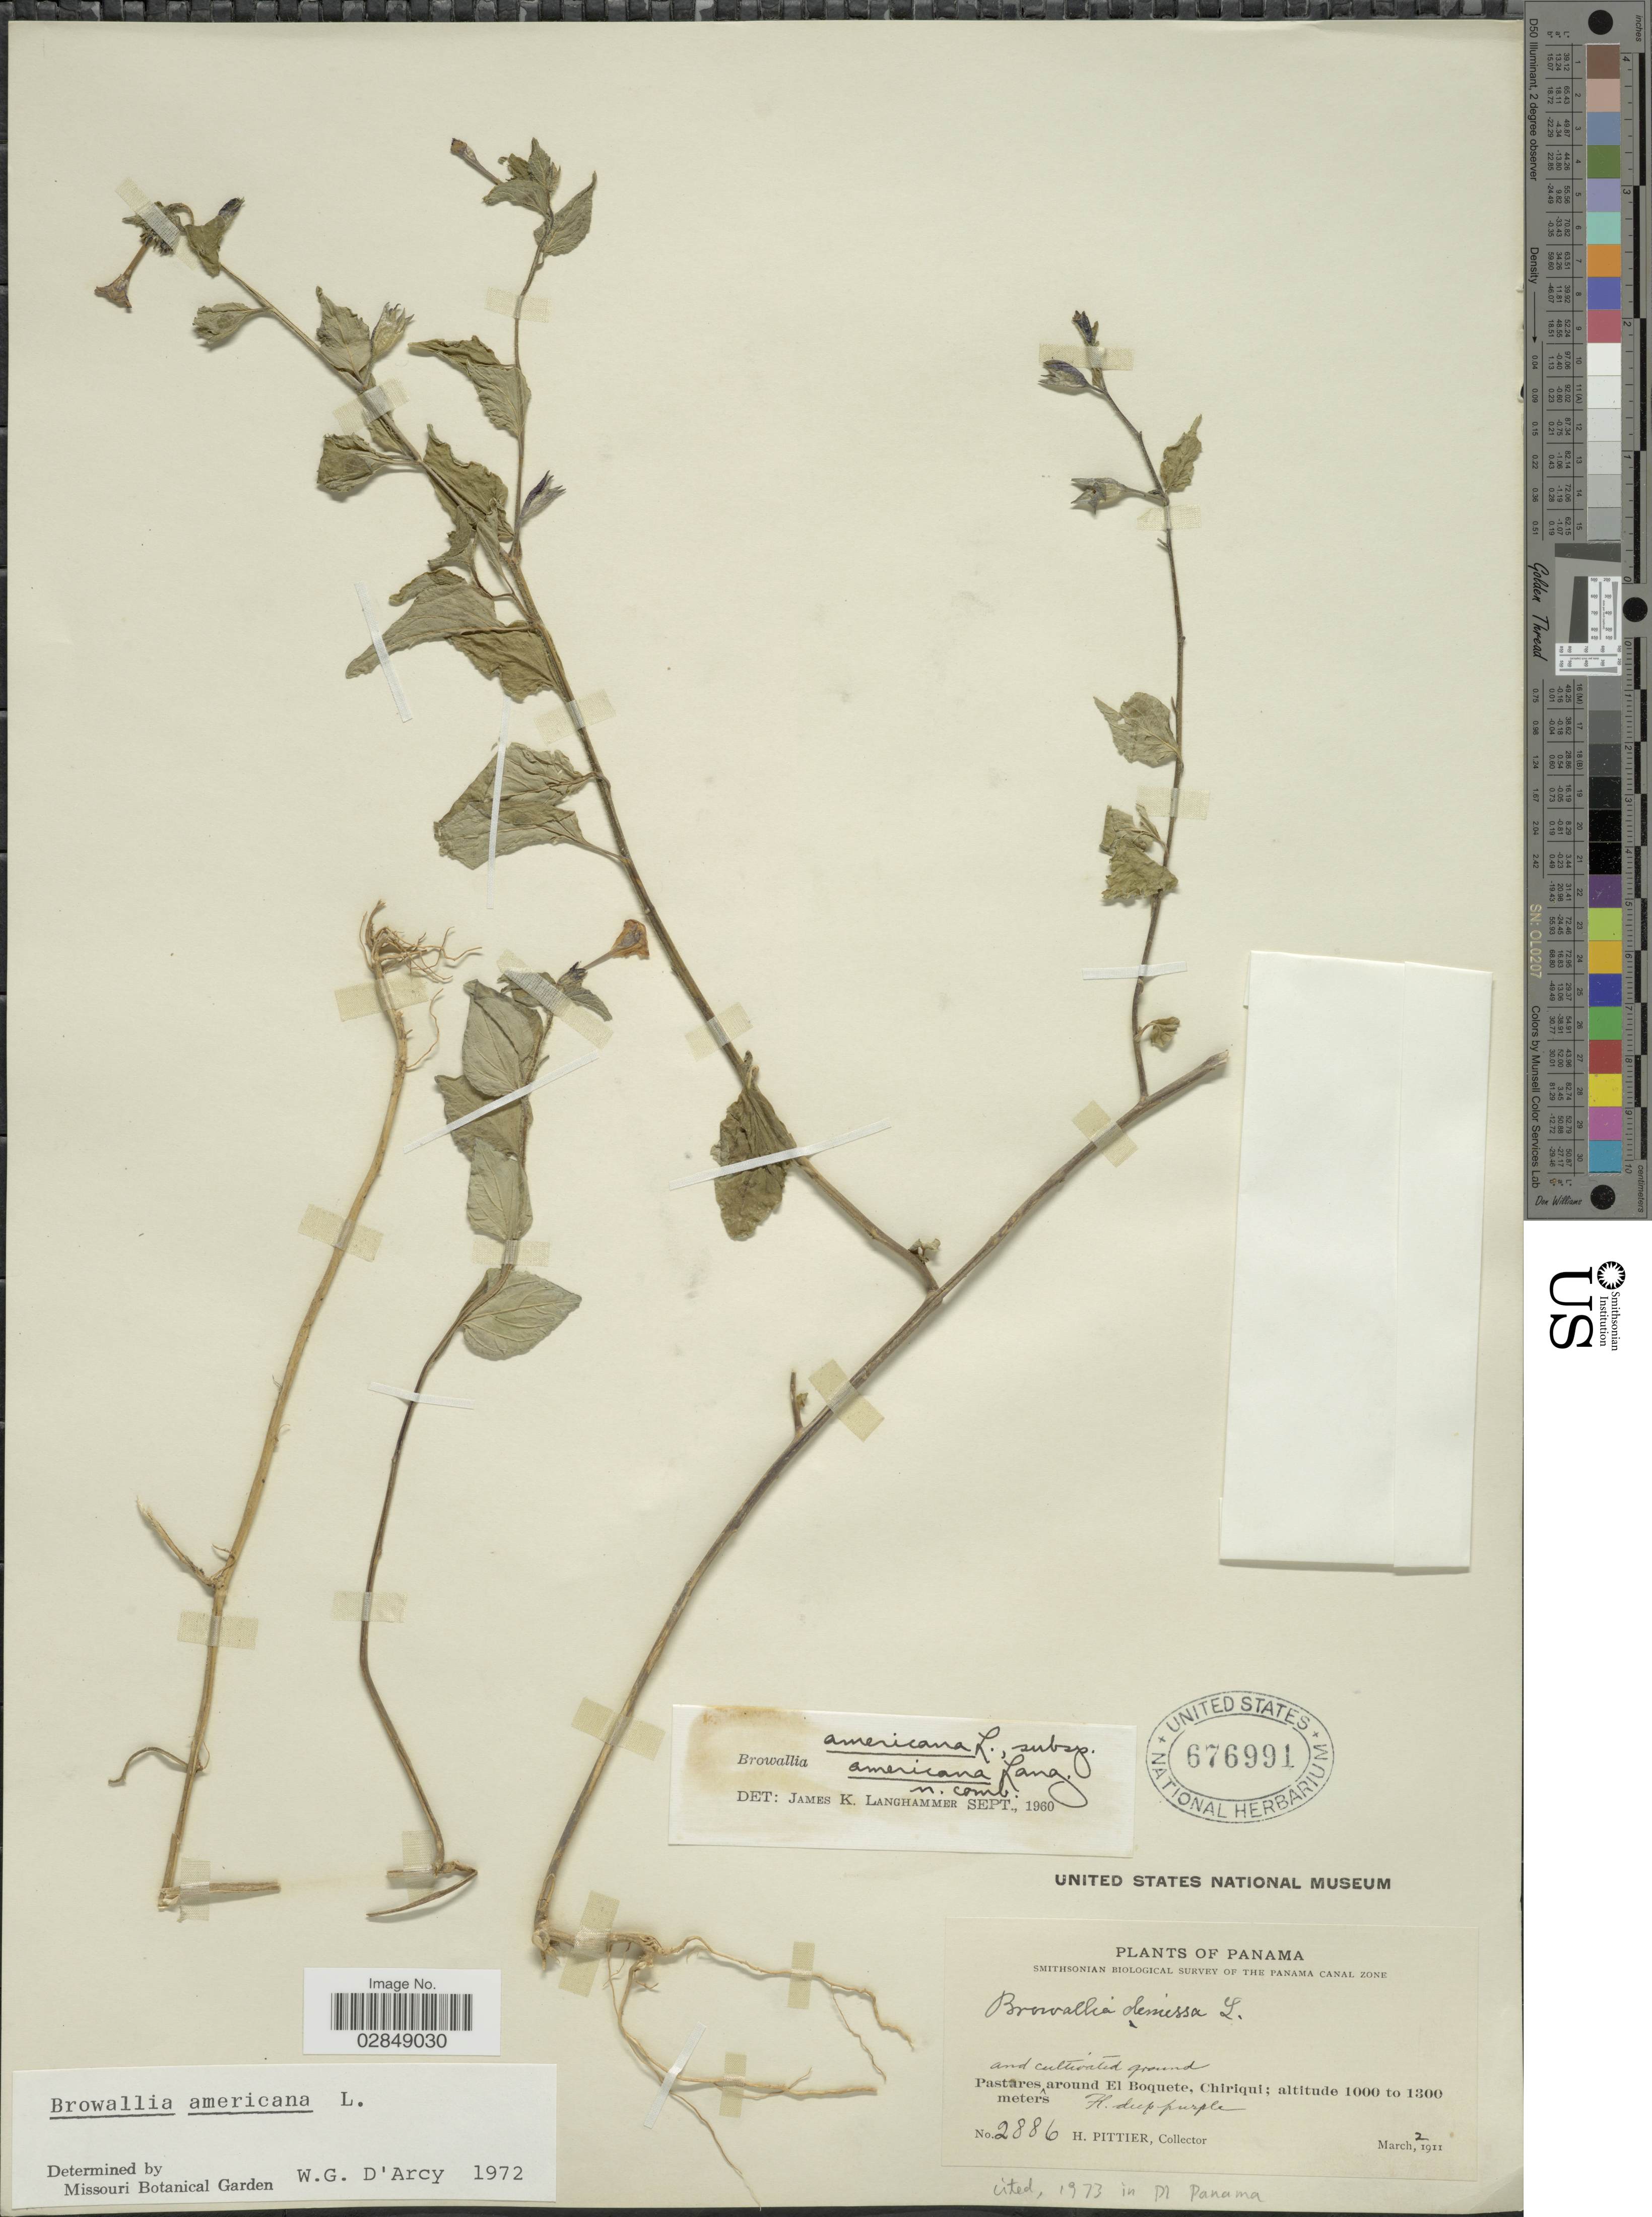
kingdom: Plantae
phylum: Tracheophyta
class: Magnoliopsida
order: Solanales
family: Solanaceae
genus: Browallia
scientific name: Browallia americana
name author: L.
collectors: H. F. Pittier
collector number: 2886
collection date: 1911-03-02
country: Panama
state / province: Chiriqui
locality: Canal Zone. Pastures around El Boquete.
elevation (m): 1000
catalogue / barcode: US 676991